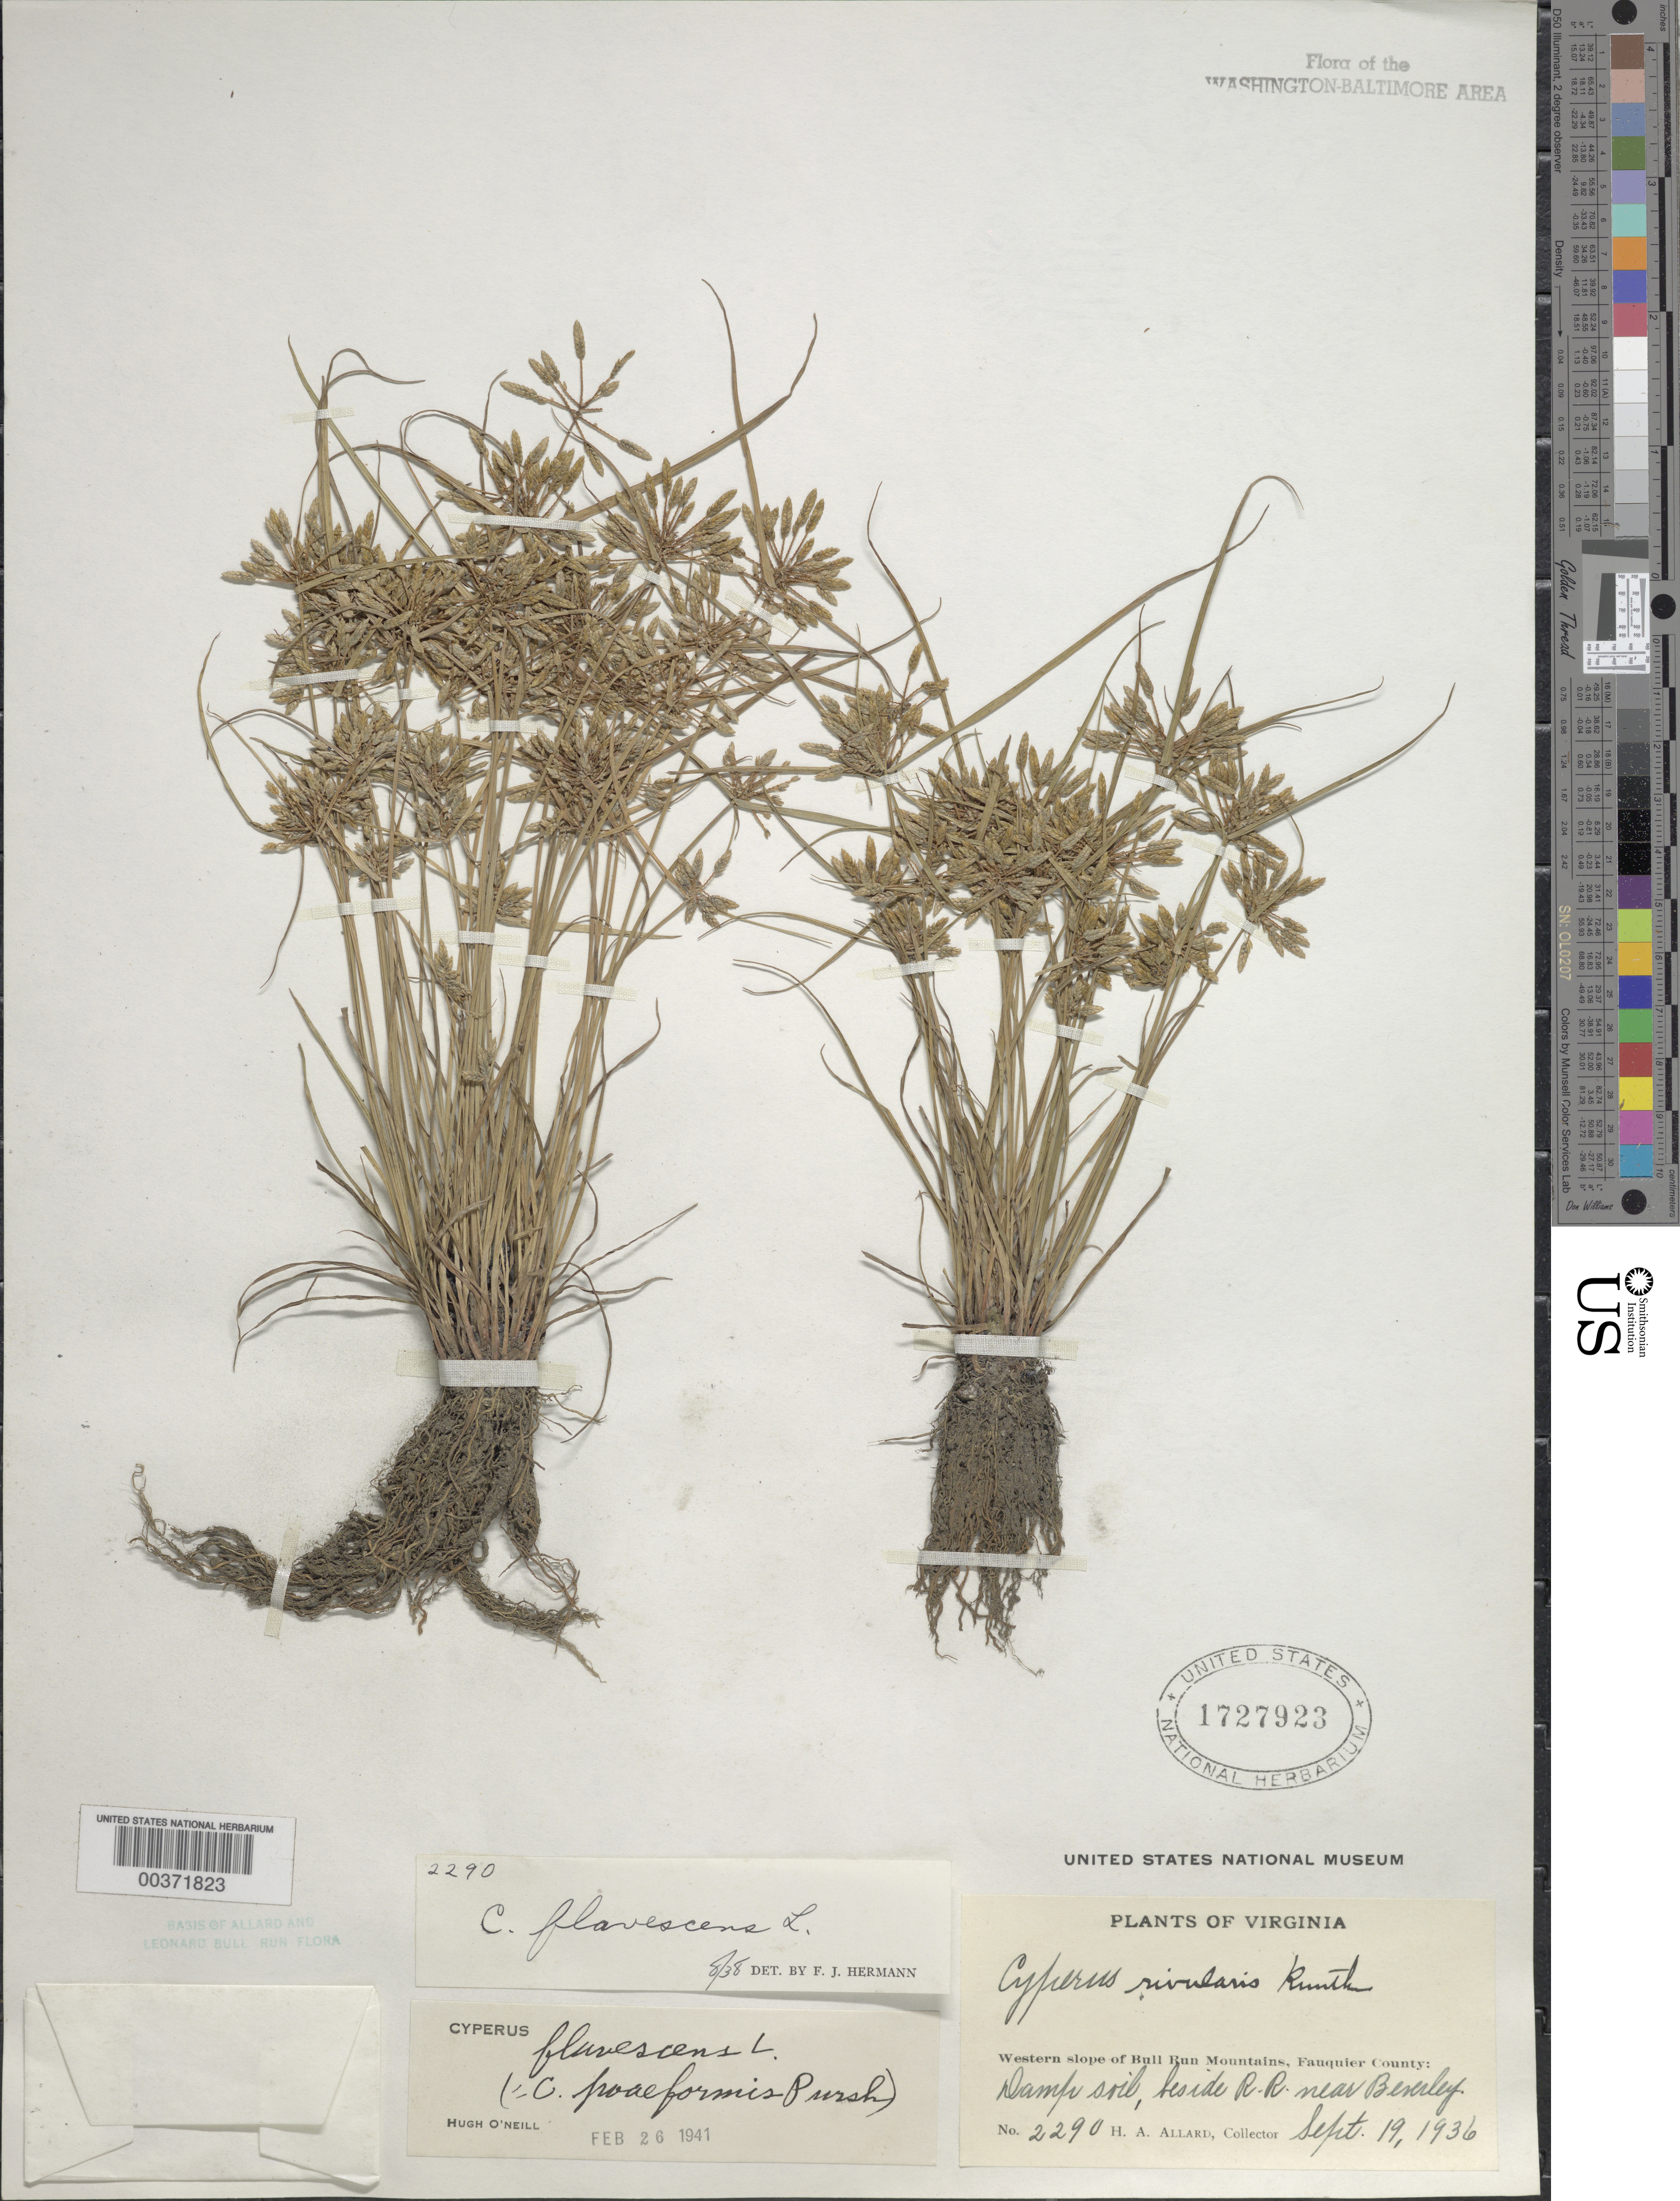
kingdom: Plantae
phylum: Tracheophyta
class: Liliopsida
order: Poales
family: Cyperaceae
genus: Cyperus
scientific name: Cyperus flavescens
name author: L.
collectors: H. A. Allard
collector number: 2290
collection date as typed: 19 Sep 1936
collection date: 1936-09-19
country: United States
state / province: Virginia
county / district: Fauquier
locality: Railroad, Beverley vicinity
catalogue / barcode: US 1727923